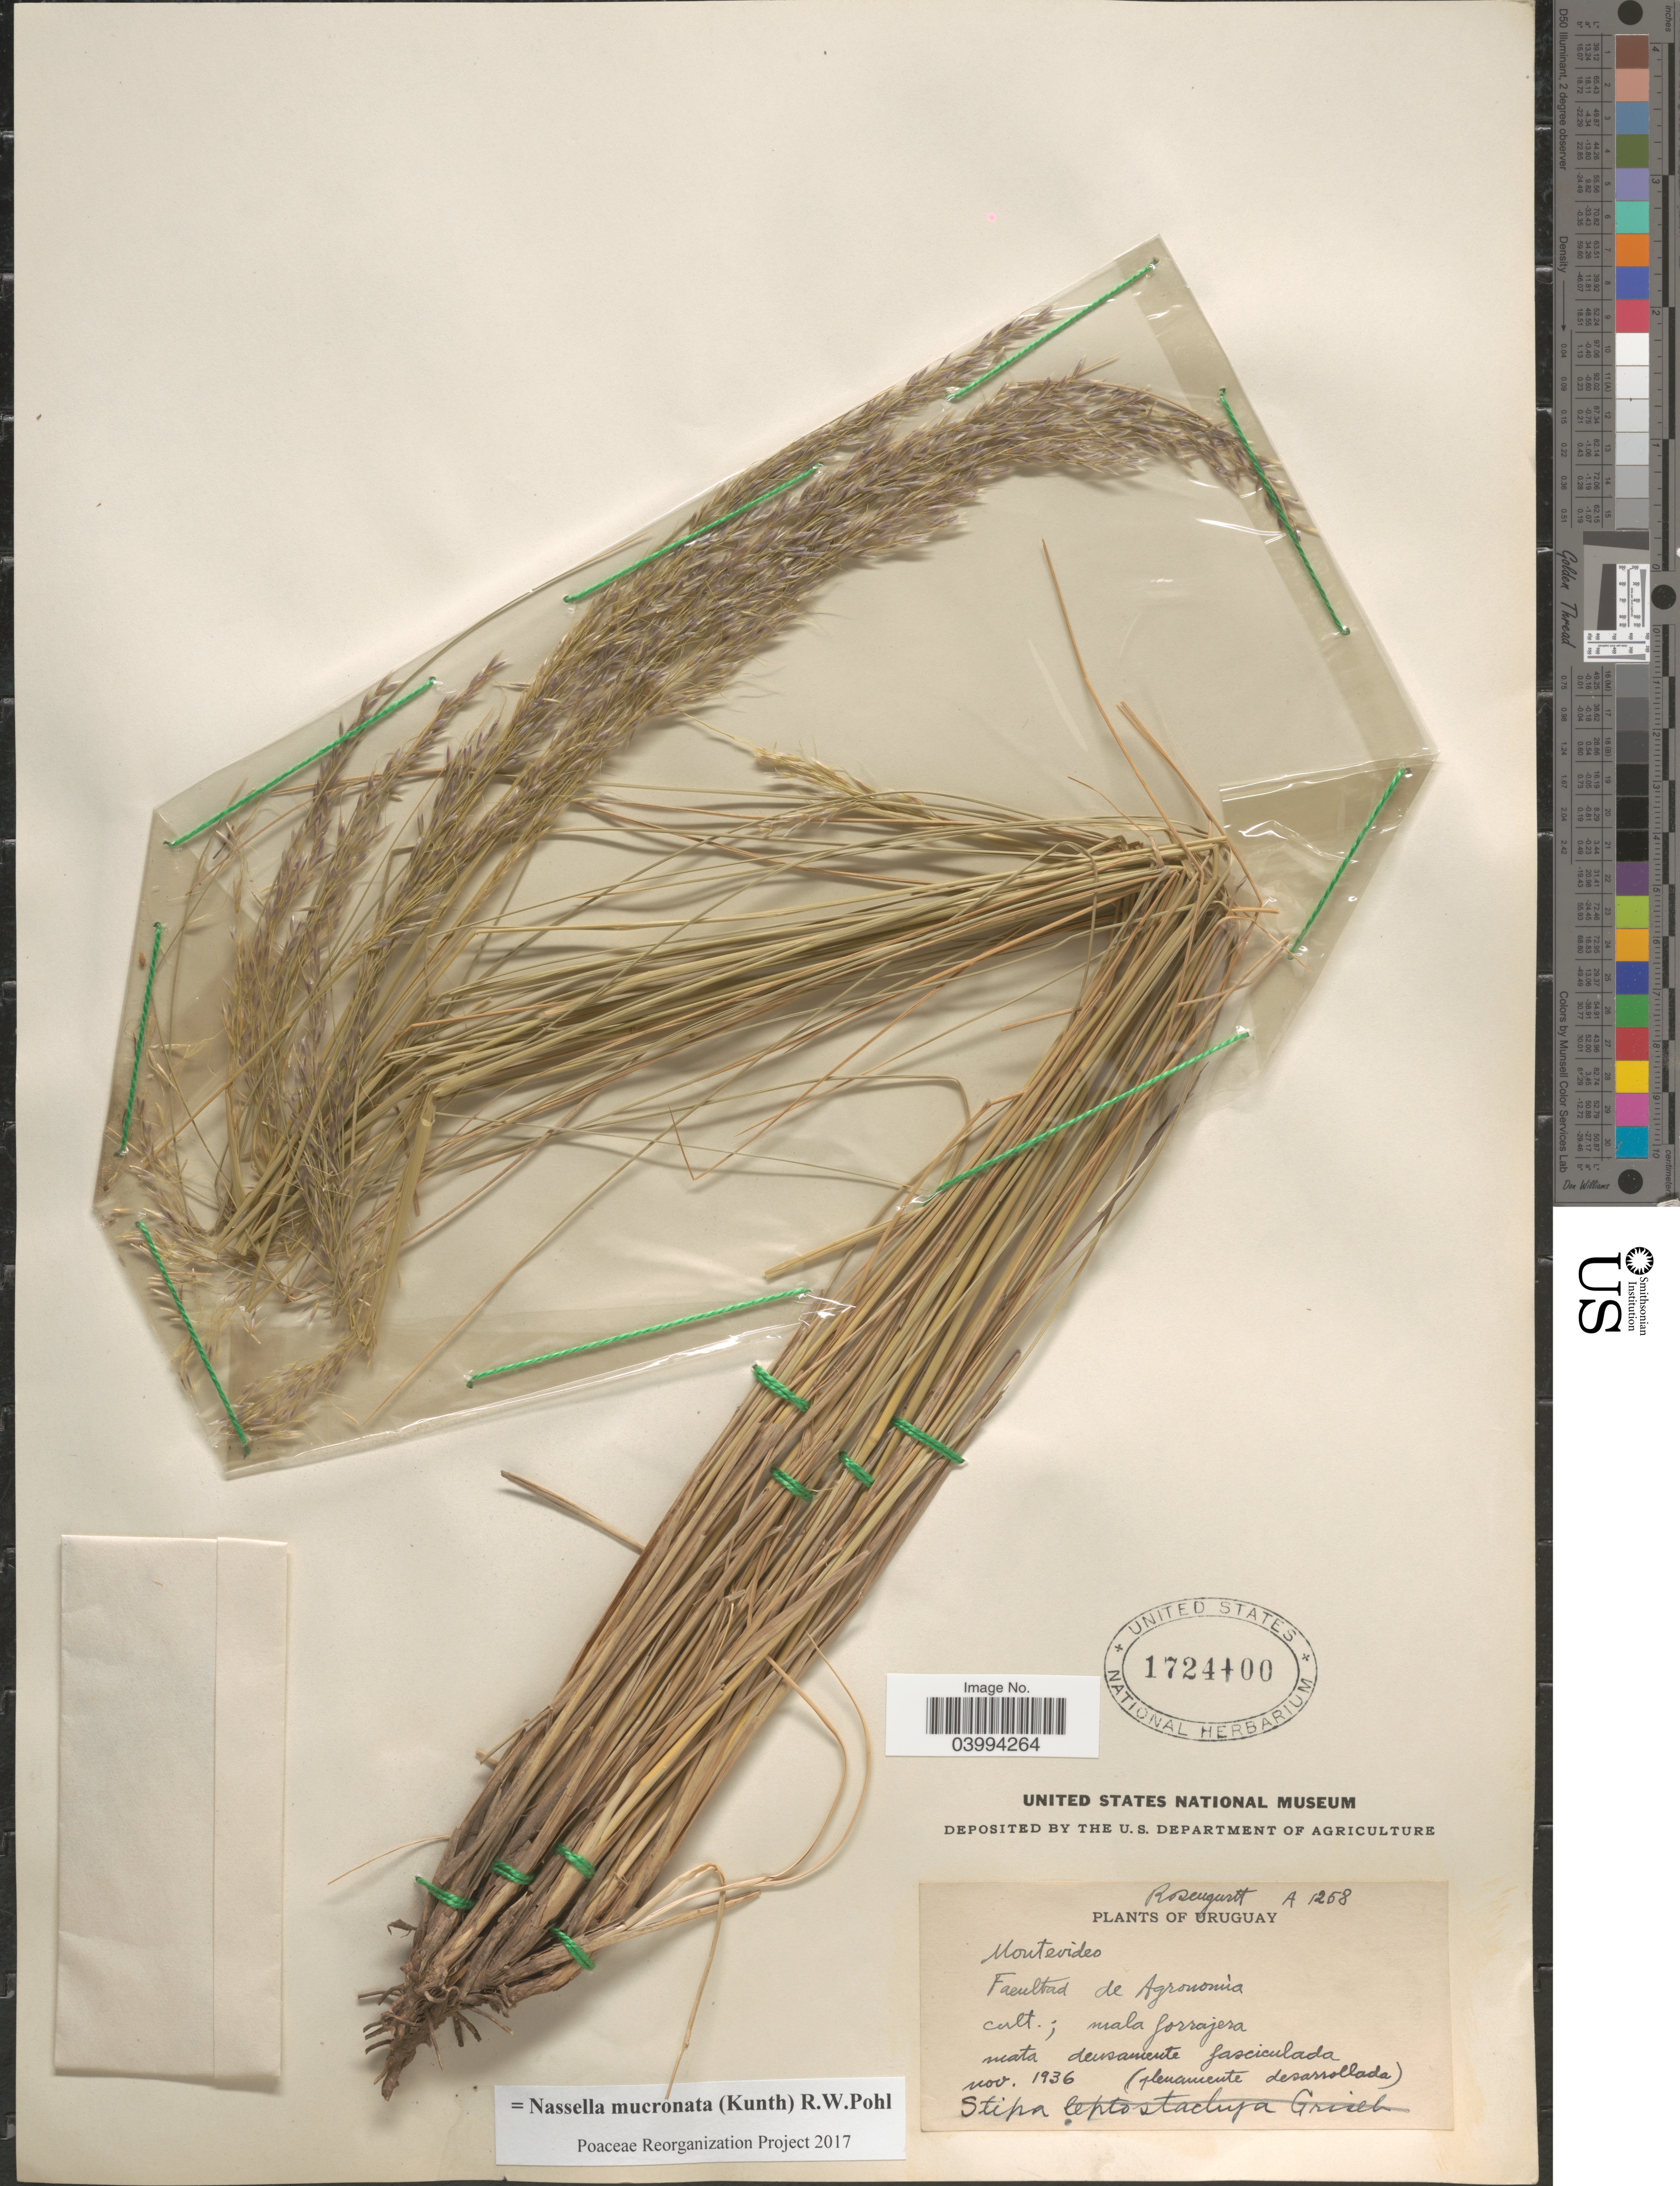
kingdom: Plantae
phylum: Tracheophyta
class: Liliopsida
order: Poales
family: Poaceae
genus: Nassella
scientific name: Nassella mucronata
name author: (Kunth) R.W. Pohl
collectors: Rosengurtt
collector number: A1258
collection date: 1936-11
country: Uruguay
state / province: Montevideo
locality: Facultad de Agronomia.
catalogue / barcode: US 1724400